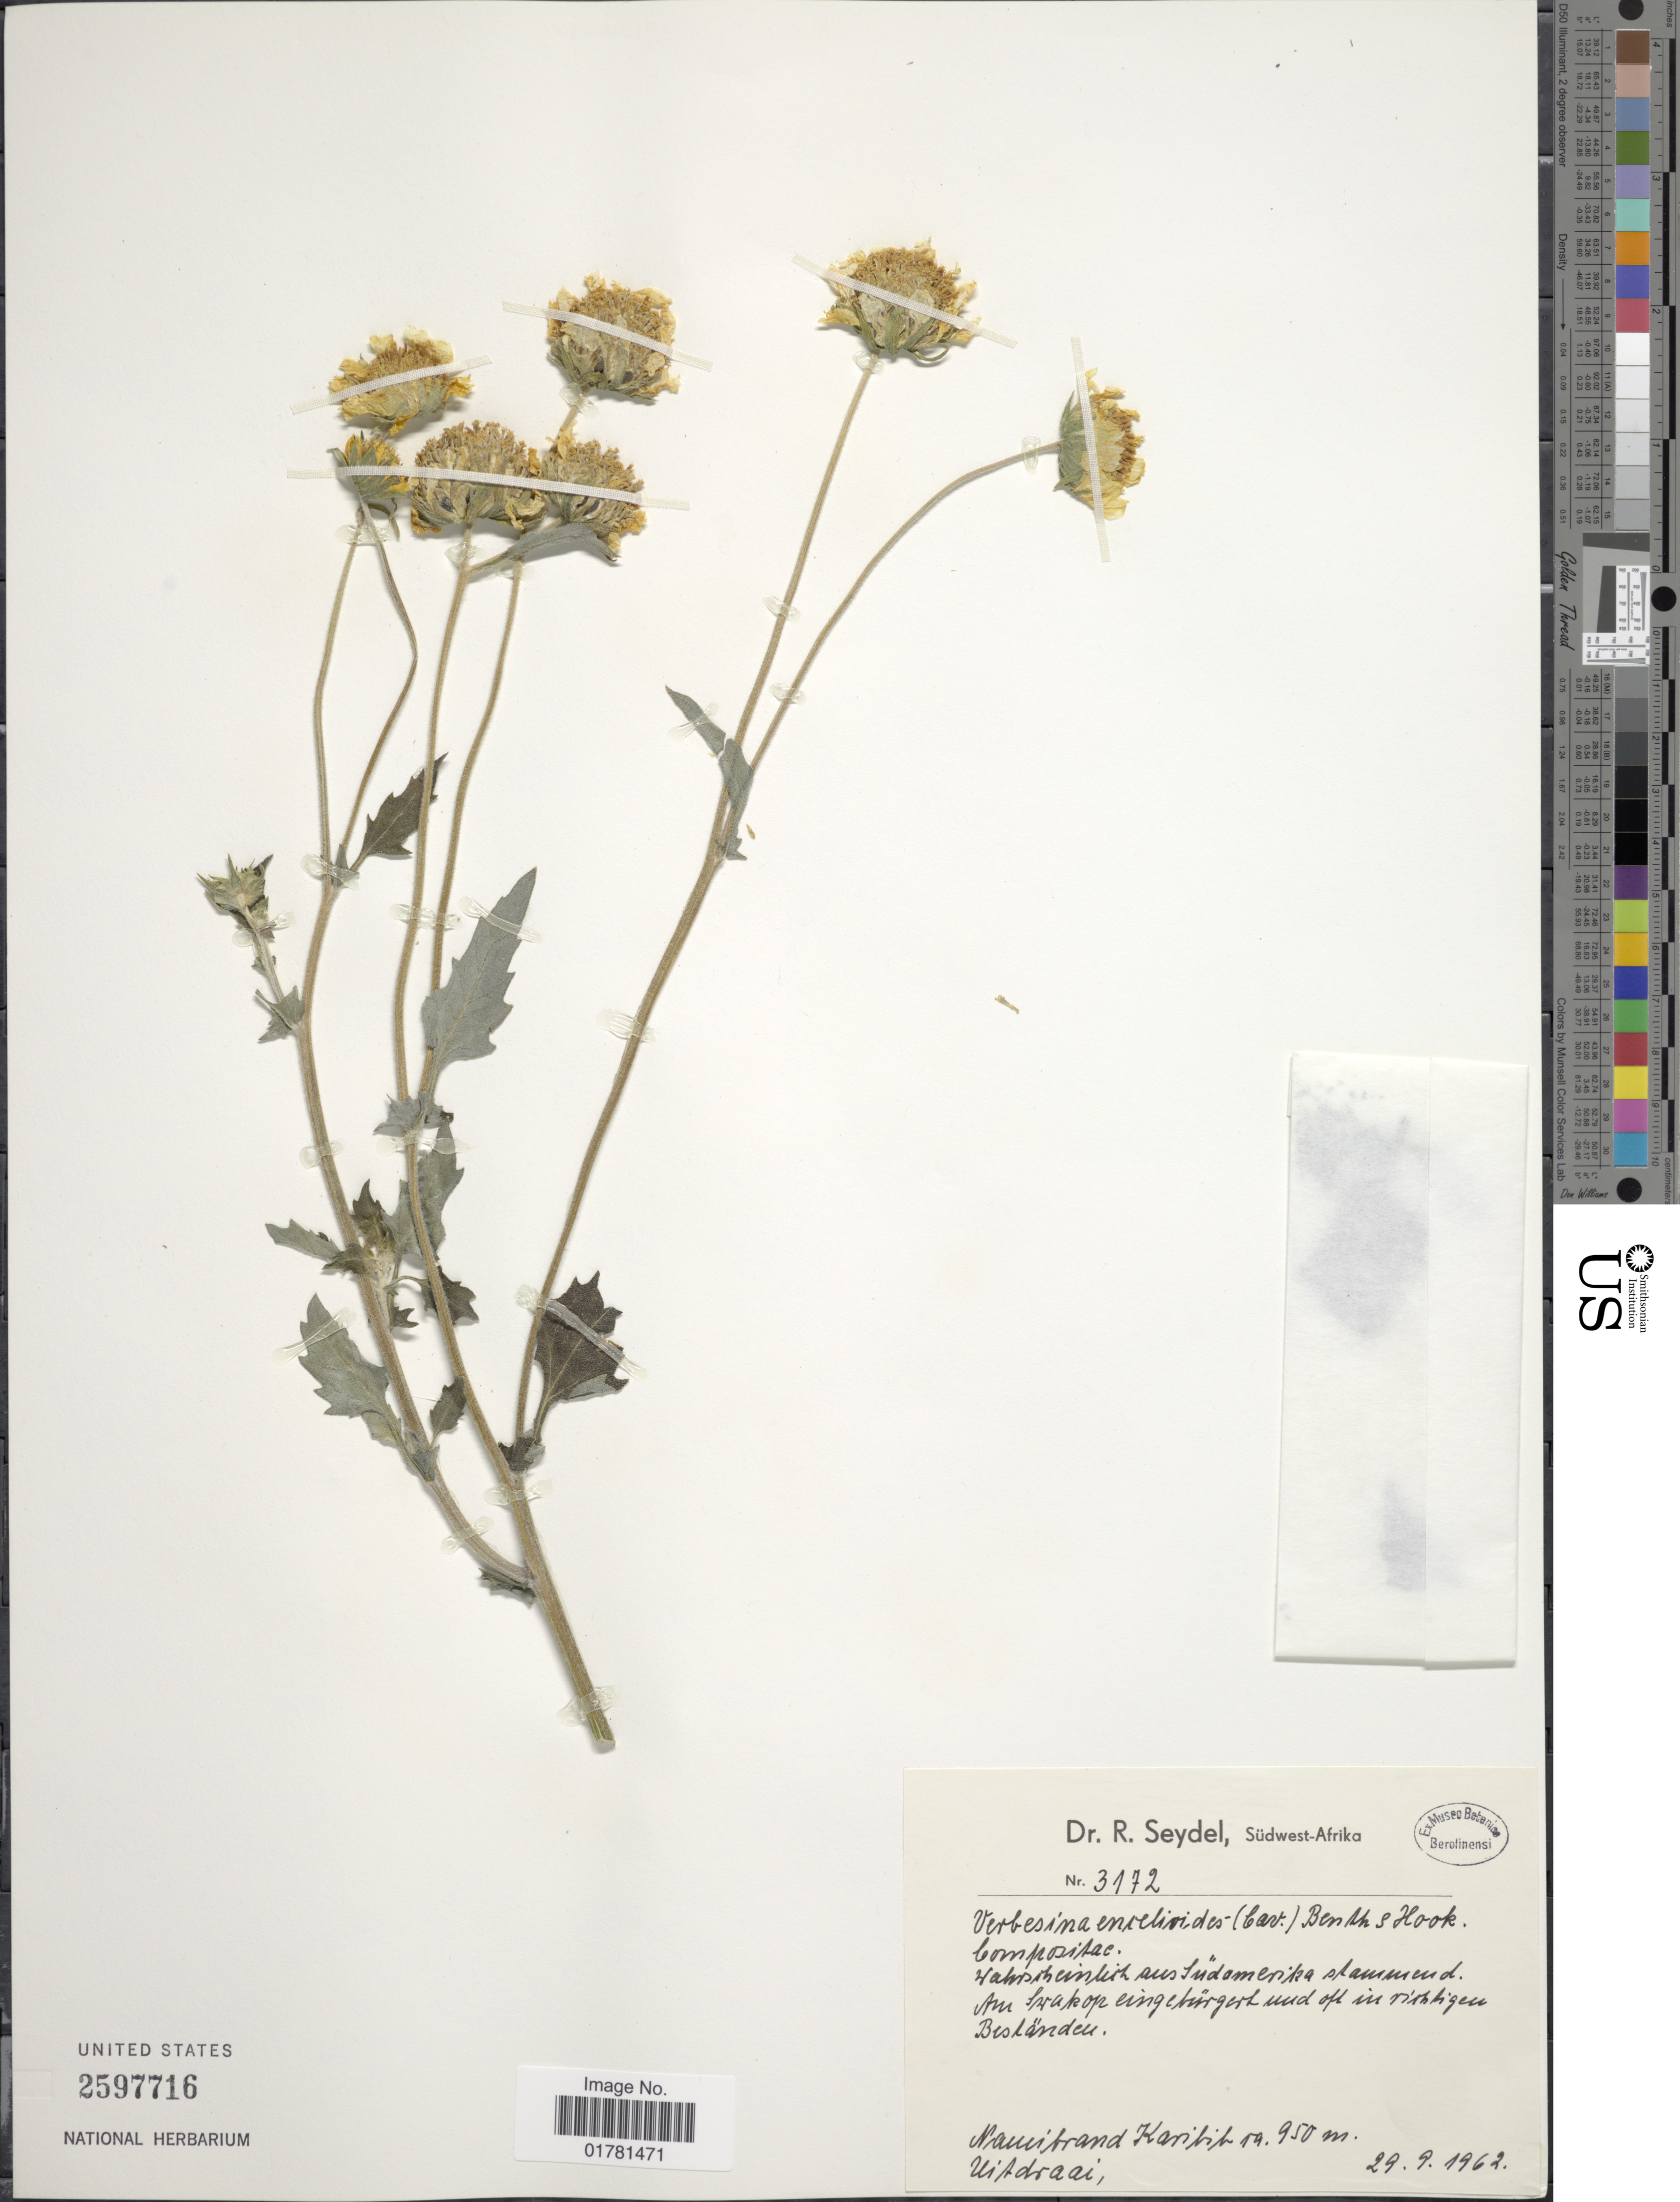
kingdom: Plantae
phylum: Tracheophyta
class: Magnoliopsida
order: Asterales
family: Asteraceae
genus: Verbesina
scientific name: Verbesina encelioides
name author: (Cav.) Benth. & Hook. ex A. Gray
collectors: R. Seydel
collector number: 3172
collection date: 1962-09-29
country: Namibia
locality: Südwest-Afrika, Am Swakop eingetürgert und oft im richtige Besländen, Namibrand, Karibib, Uitdraai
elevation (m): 950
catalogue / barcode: US 2597716